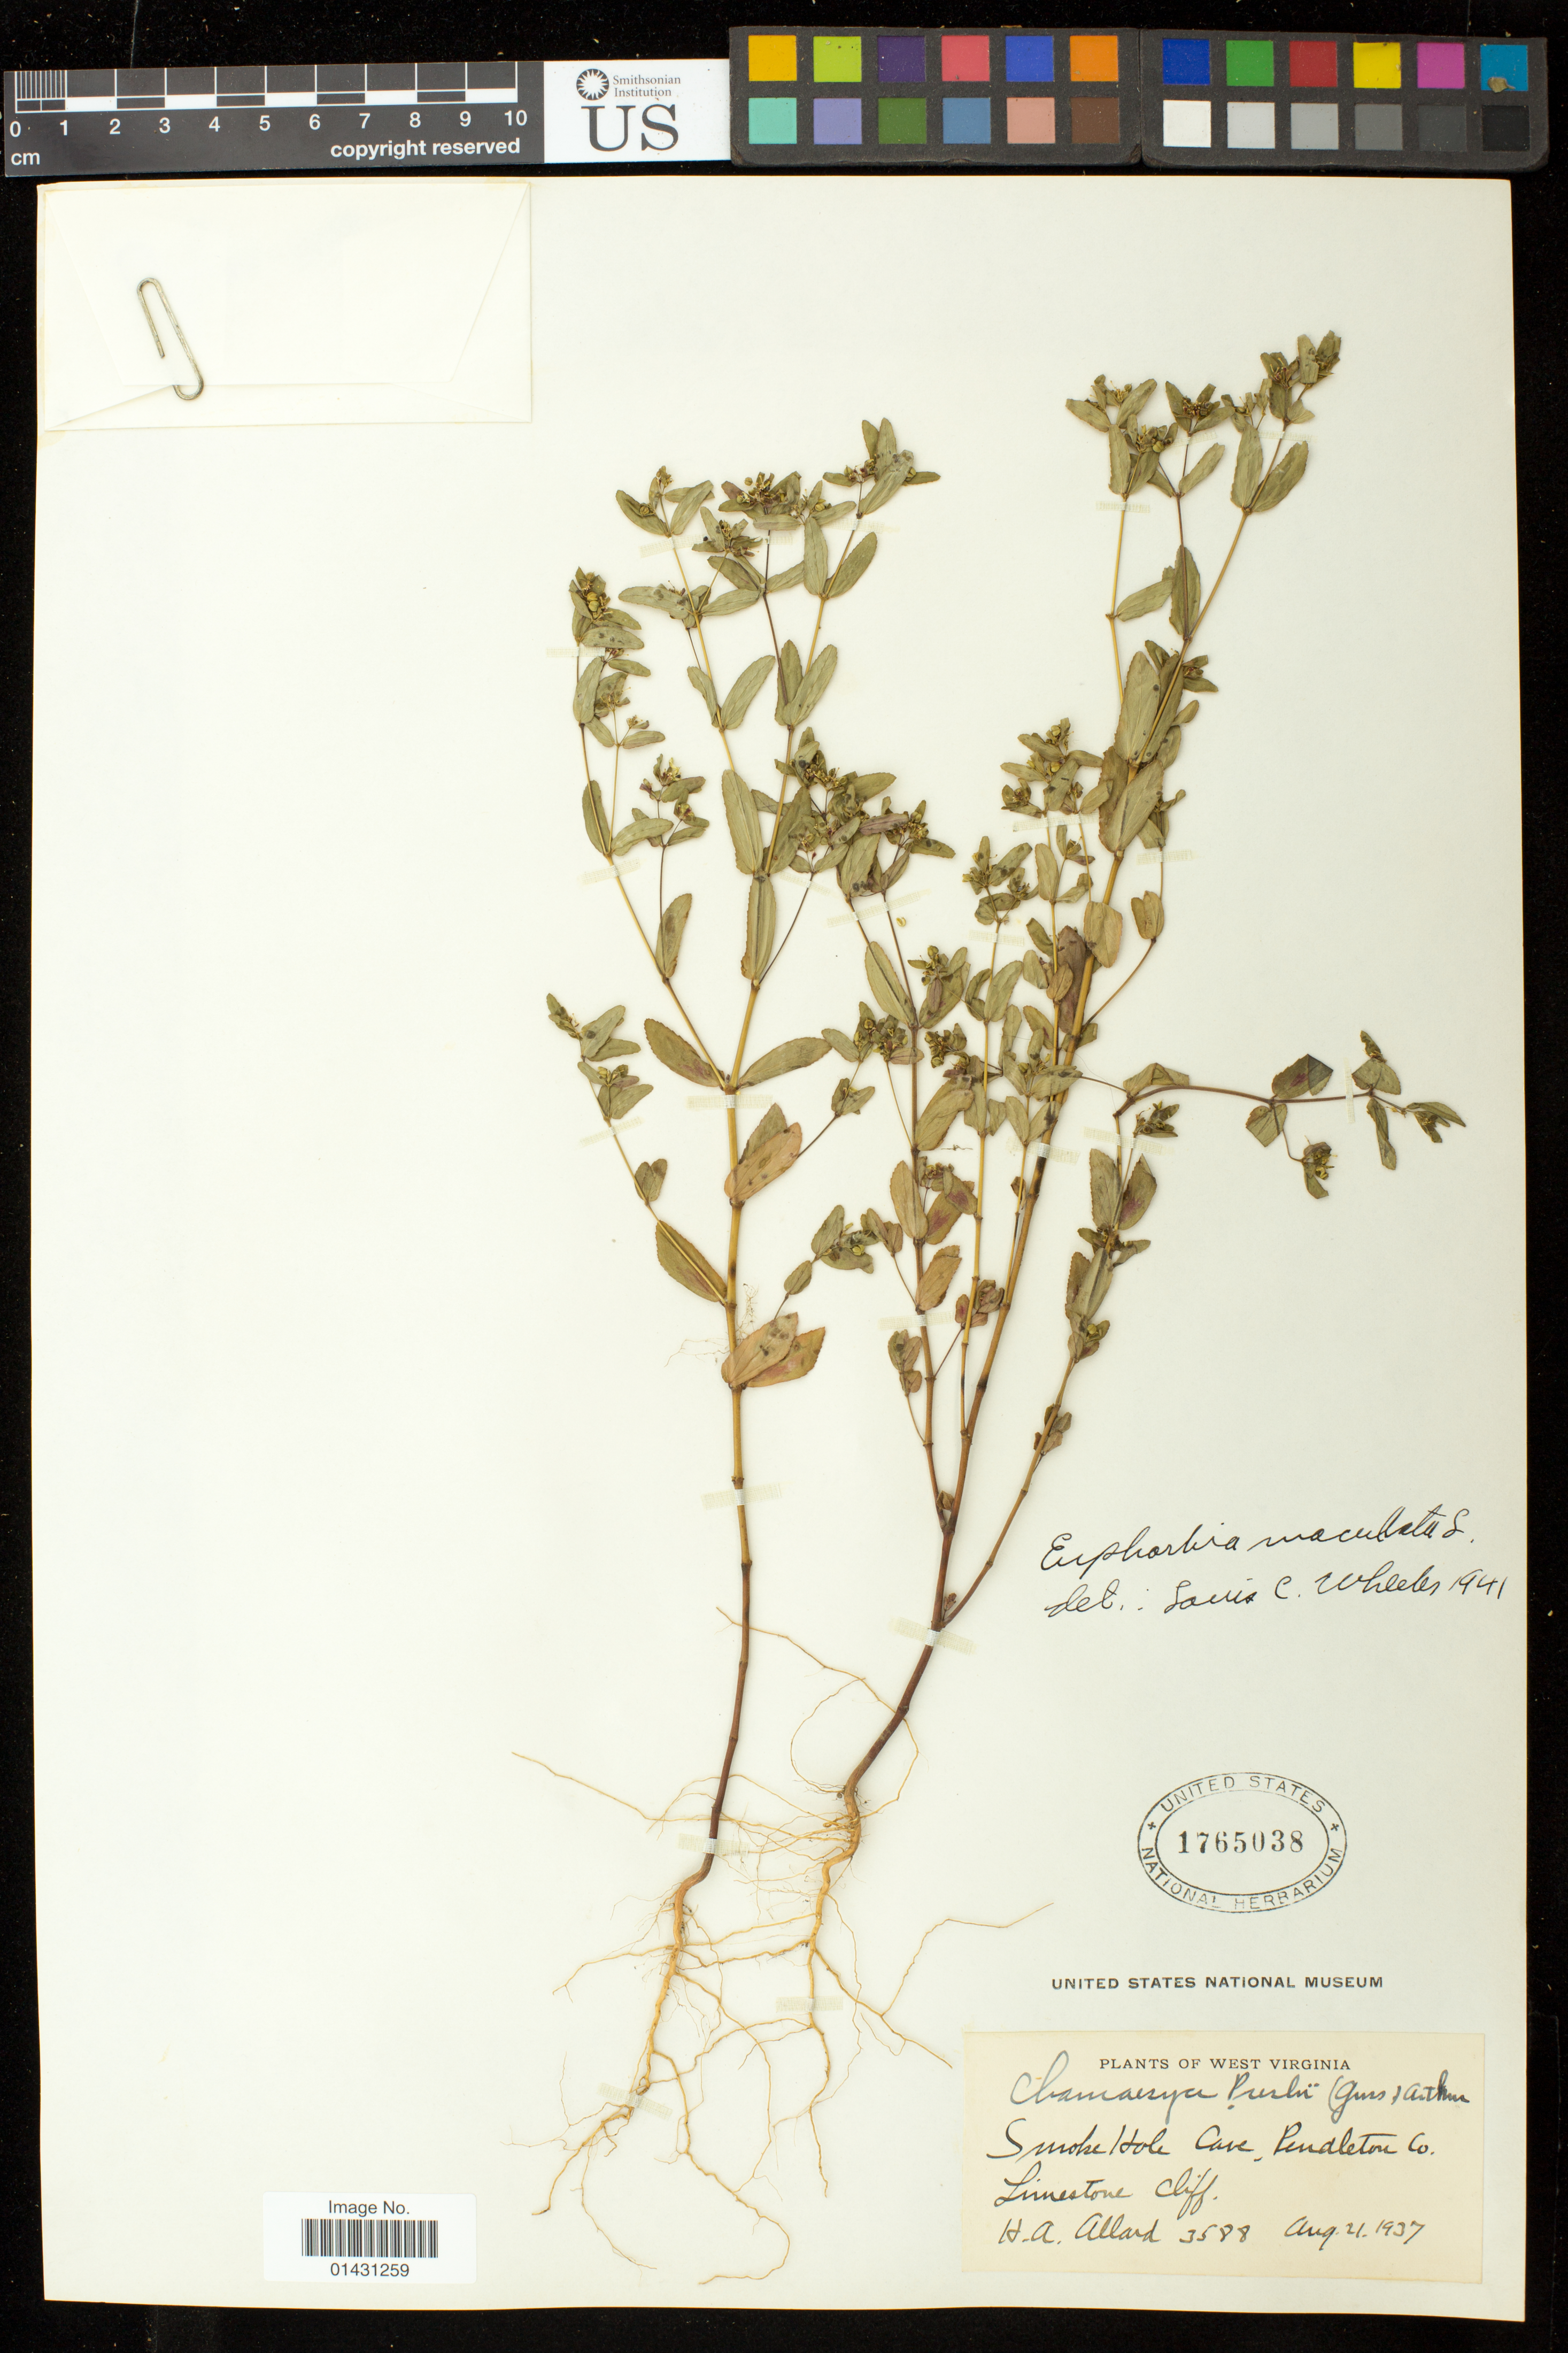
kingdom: Plantae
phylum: Tracheophyta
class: Magnoliopsida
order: Malpighiales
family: Euphorbiaceae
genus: Euphorbia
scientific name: Euphorbia maculata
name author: L.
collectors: H. A. Allard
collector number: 3588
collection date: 1937-08-21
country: United States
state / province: West Virginia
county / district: Pendleton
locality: Smoke Hole Cave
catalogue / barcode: US 1765038